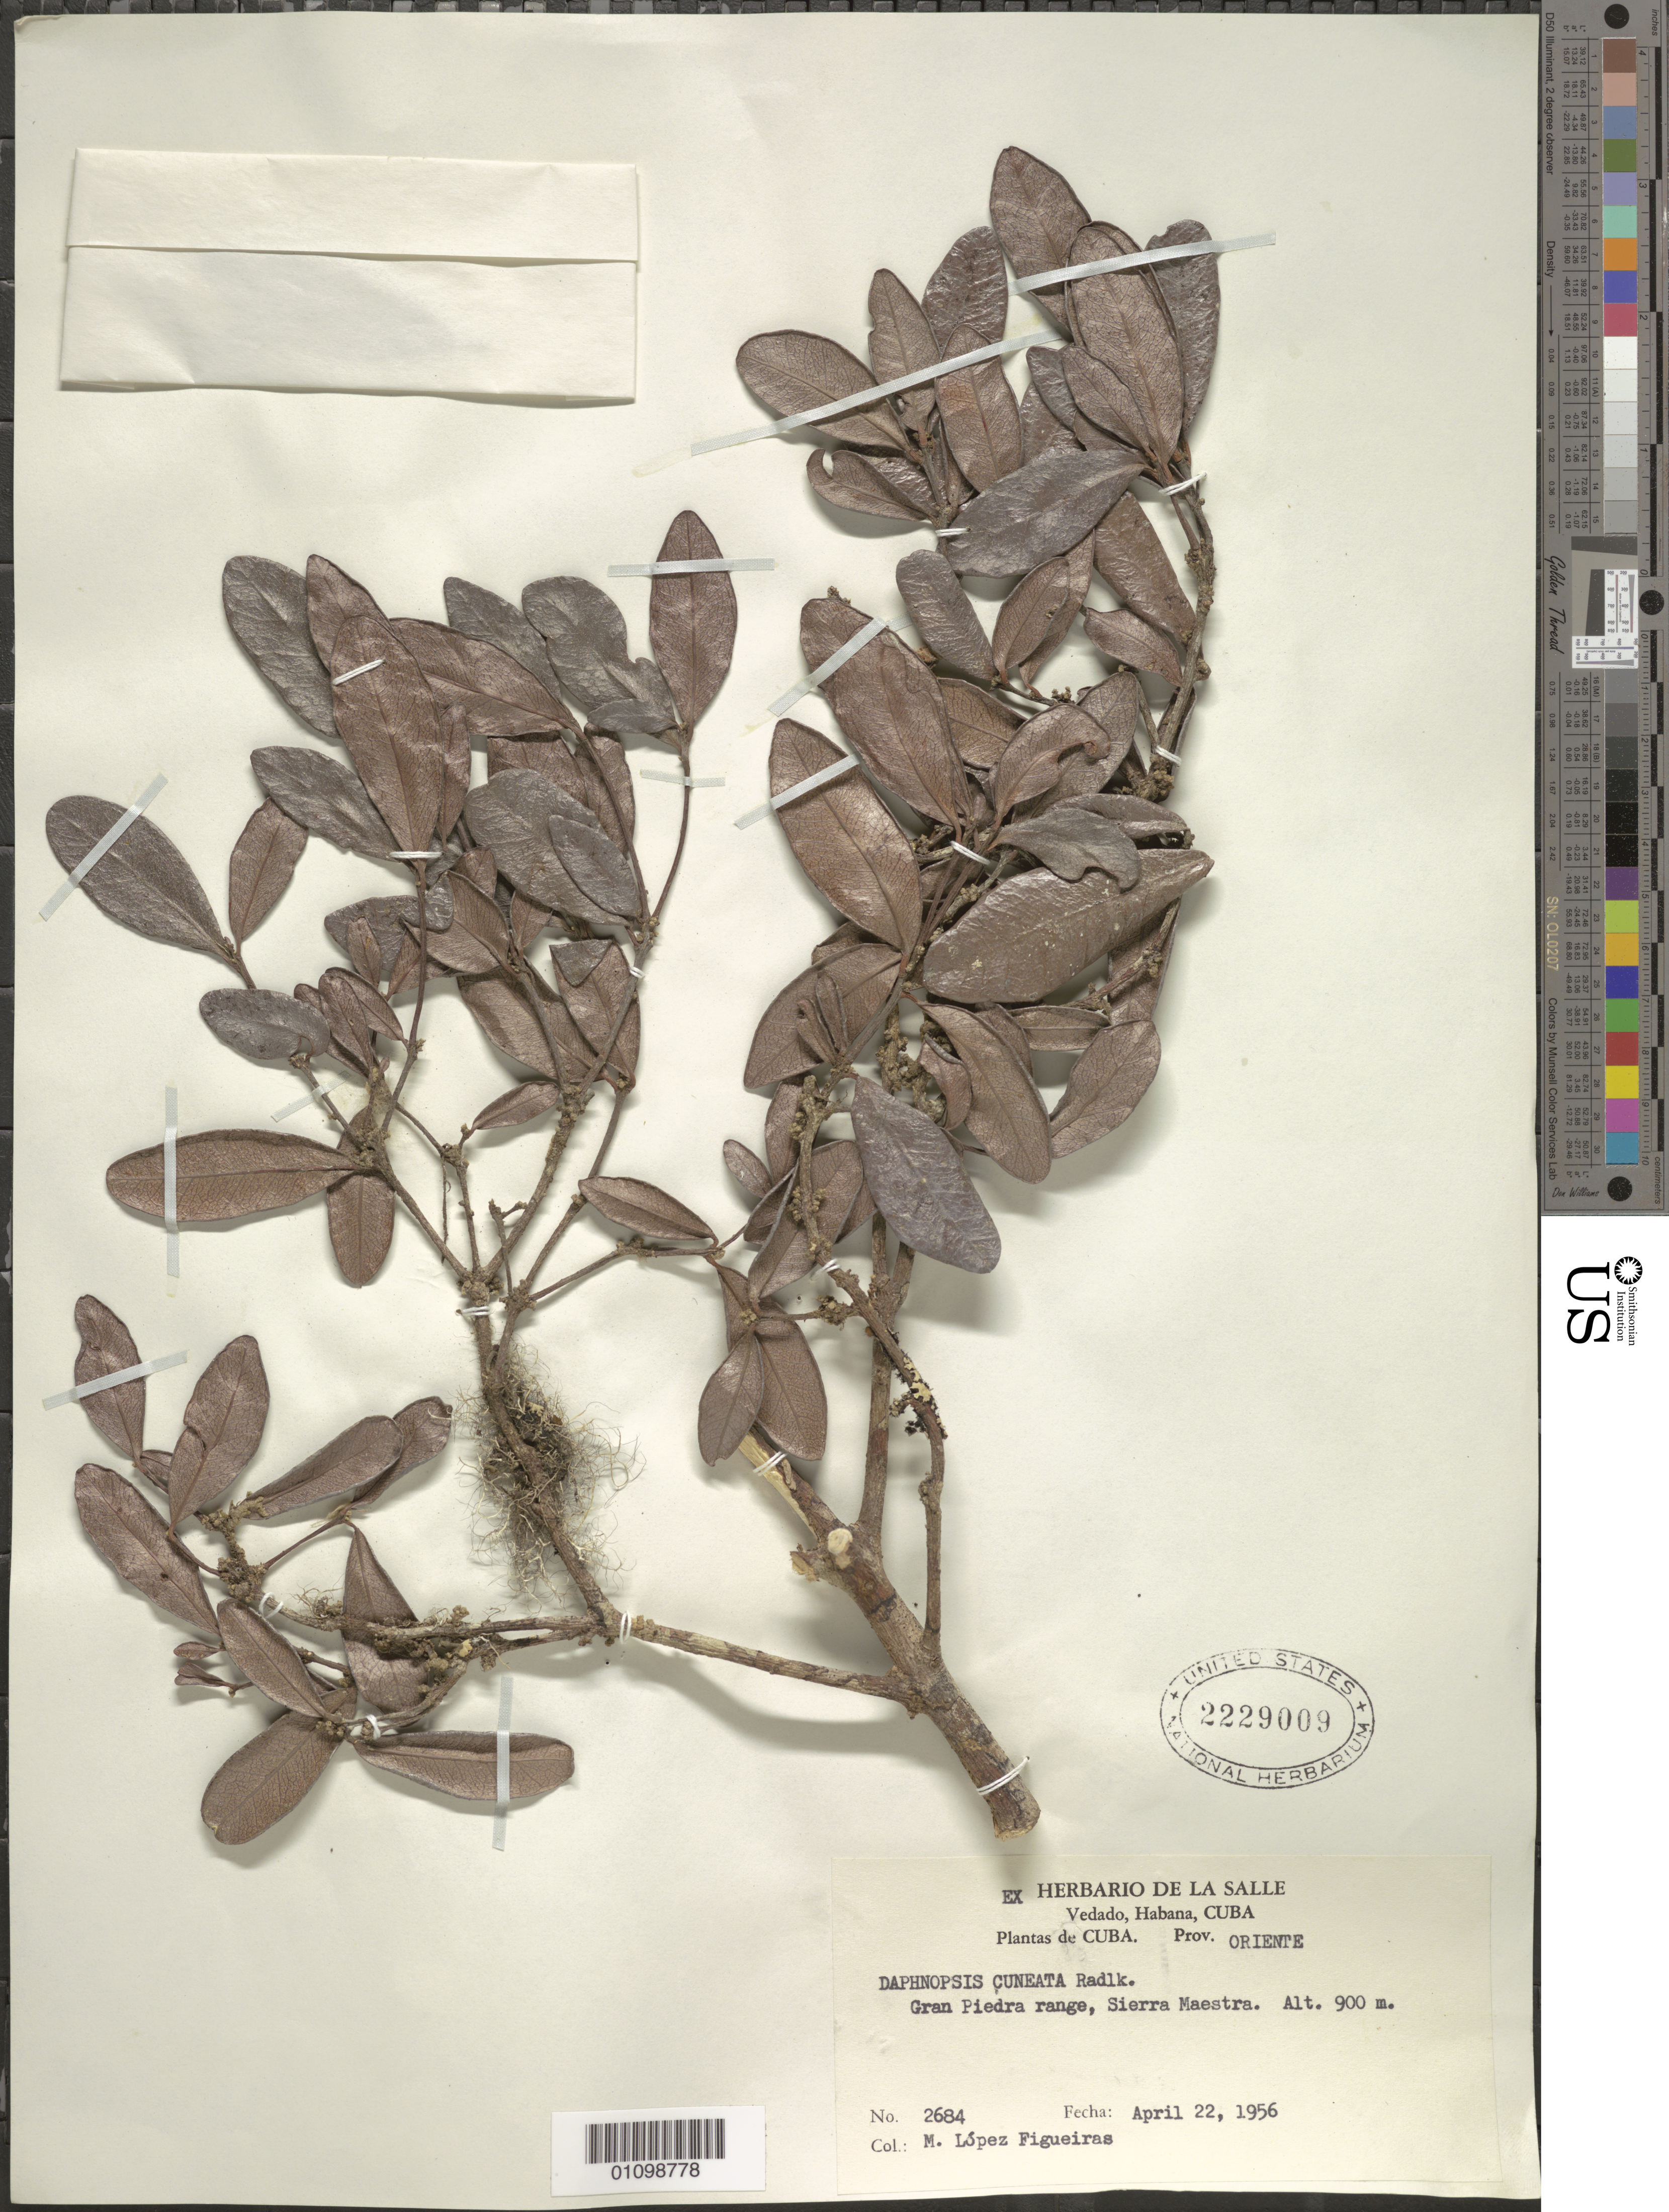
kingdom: Plantae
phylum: Tracheophyta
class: Magnoliopsida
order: Malvales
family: Thymelaeaceae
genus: Daphnopsis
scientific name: Daphnopsis cuneata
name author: Radlk.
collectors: M. López Figueiras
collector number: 2684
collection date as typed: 22 Apr 1956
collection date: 1956-04-22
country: Cuba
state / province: Oriente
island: Cuba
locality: Gran Piedra range, Sierra Maestra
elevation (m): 900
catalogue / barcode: US 2229009